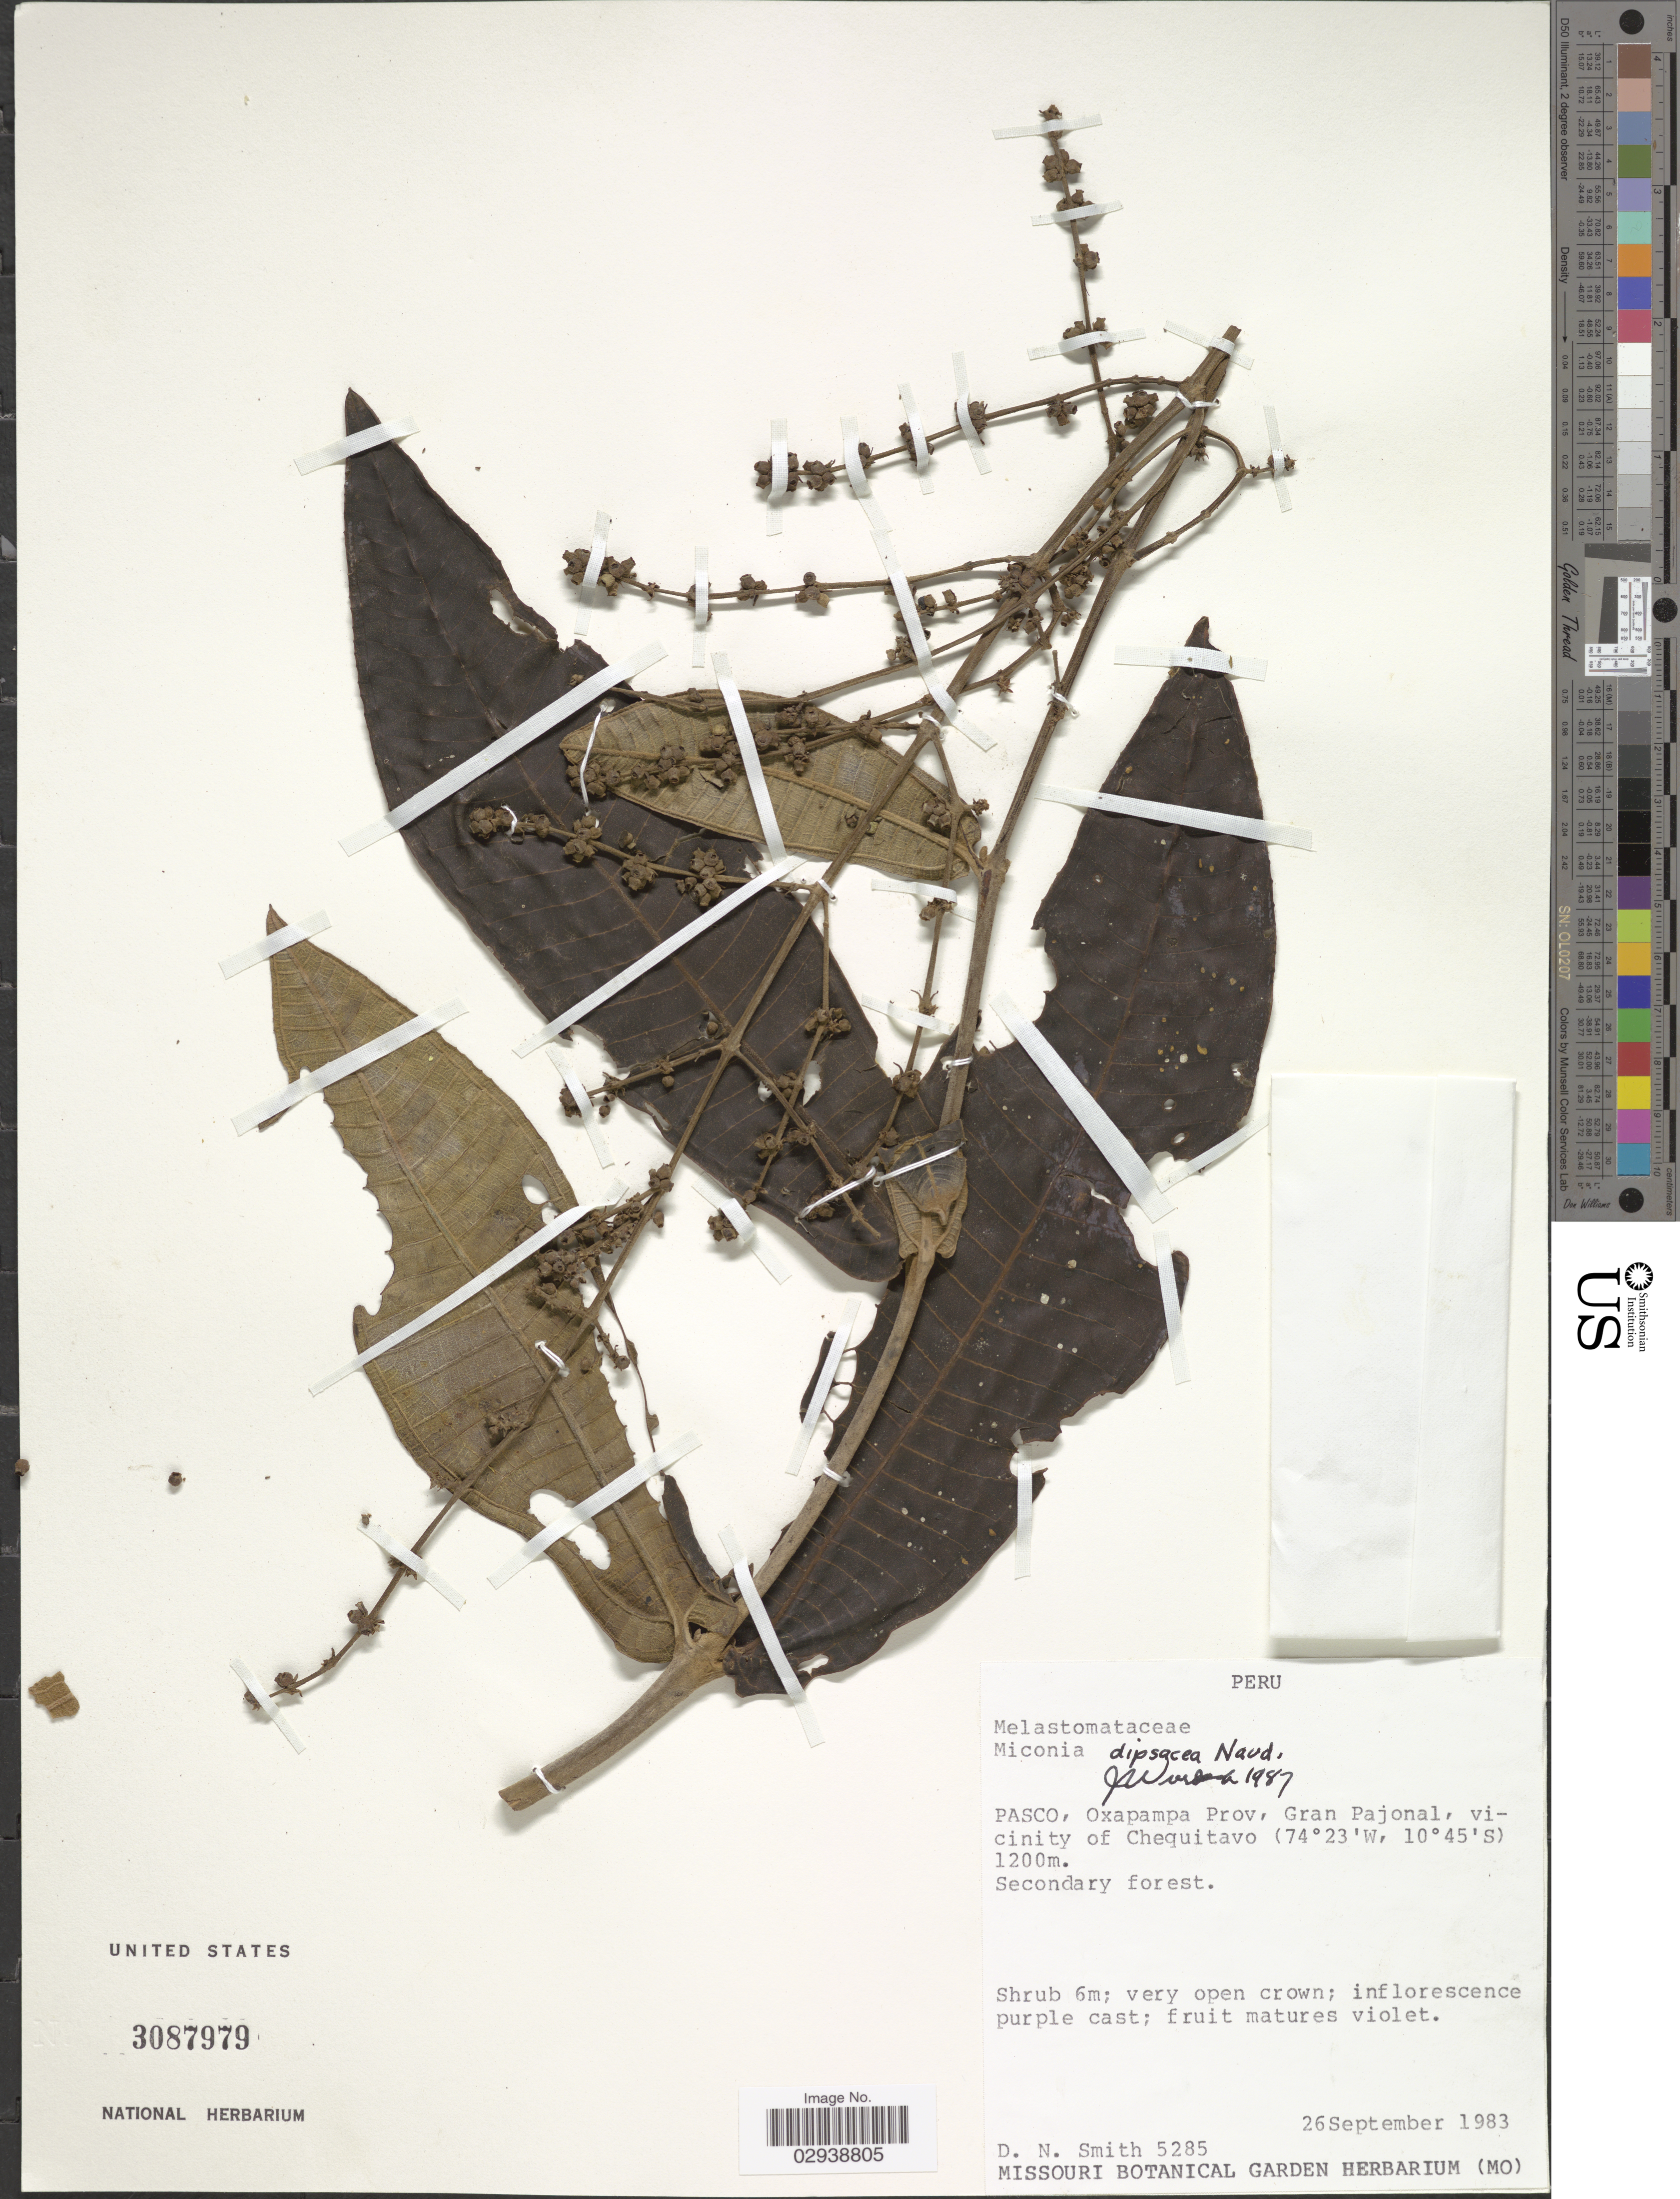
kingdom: Plantae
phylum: Tracheophyta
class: Magnoliopsida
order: Myrtales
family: Melastomataceae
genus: Miconia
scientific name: Miconia dipsacea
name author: Naudin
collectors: D. Smith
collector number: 5285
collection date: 1983-09-26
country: Peru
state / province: Pasco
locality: Oxapampa, Gran Pajonal, vicinity of Chequitavo.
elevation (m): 1200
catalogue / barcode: US 3087979